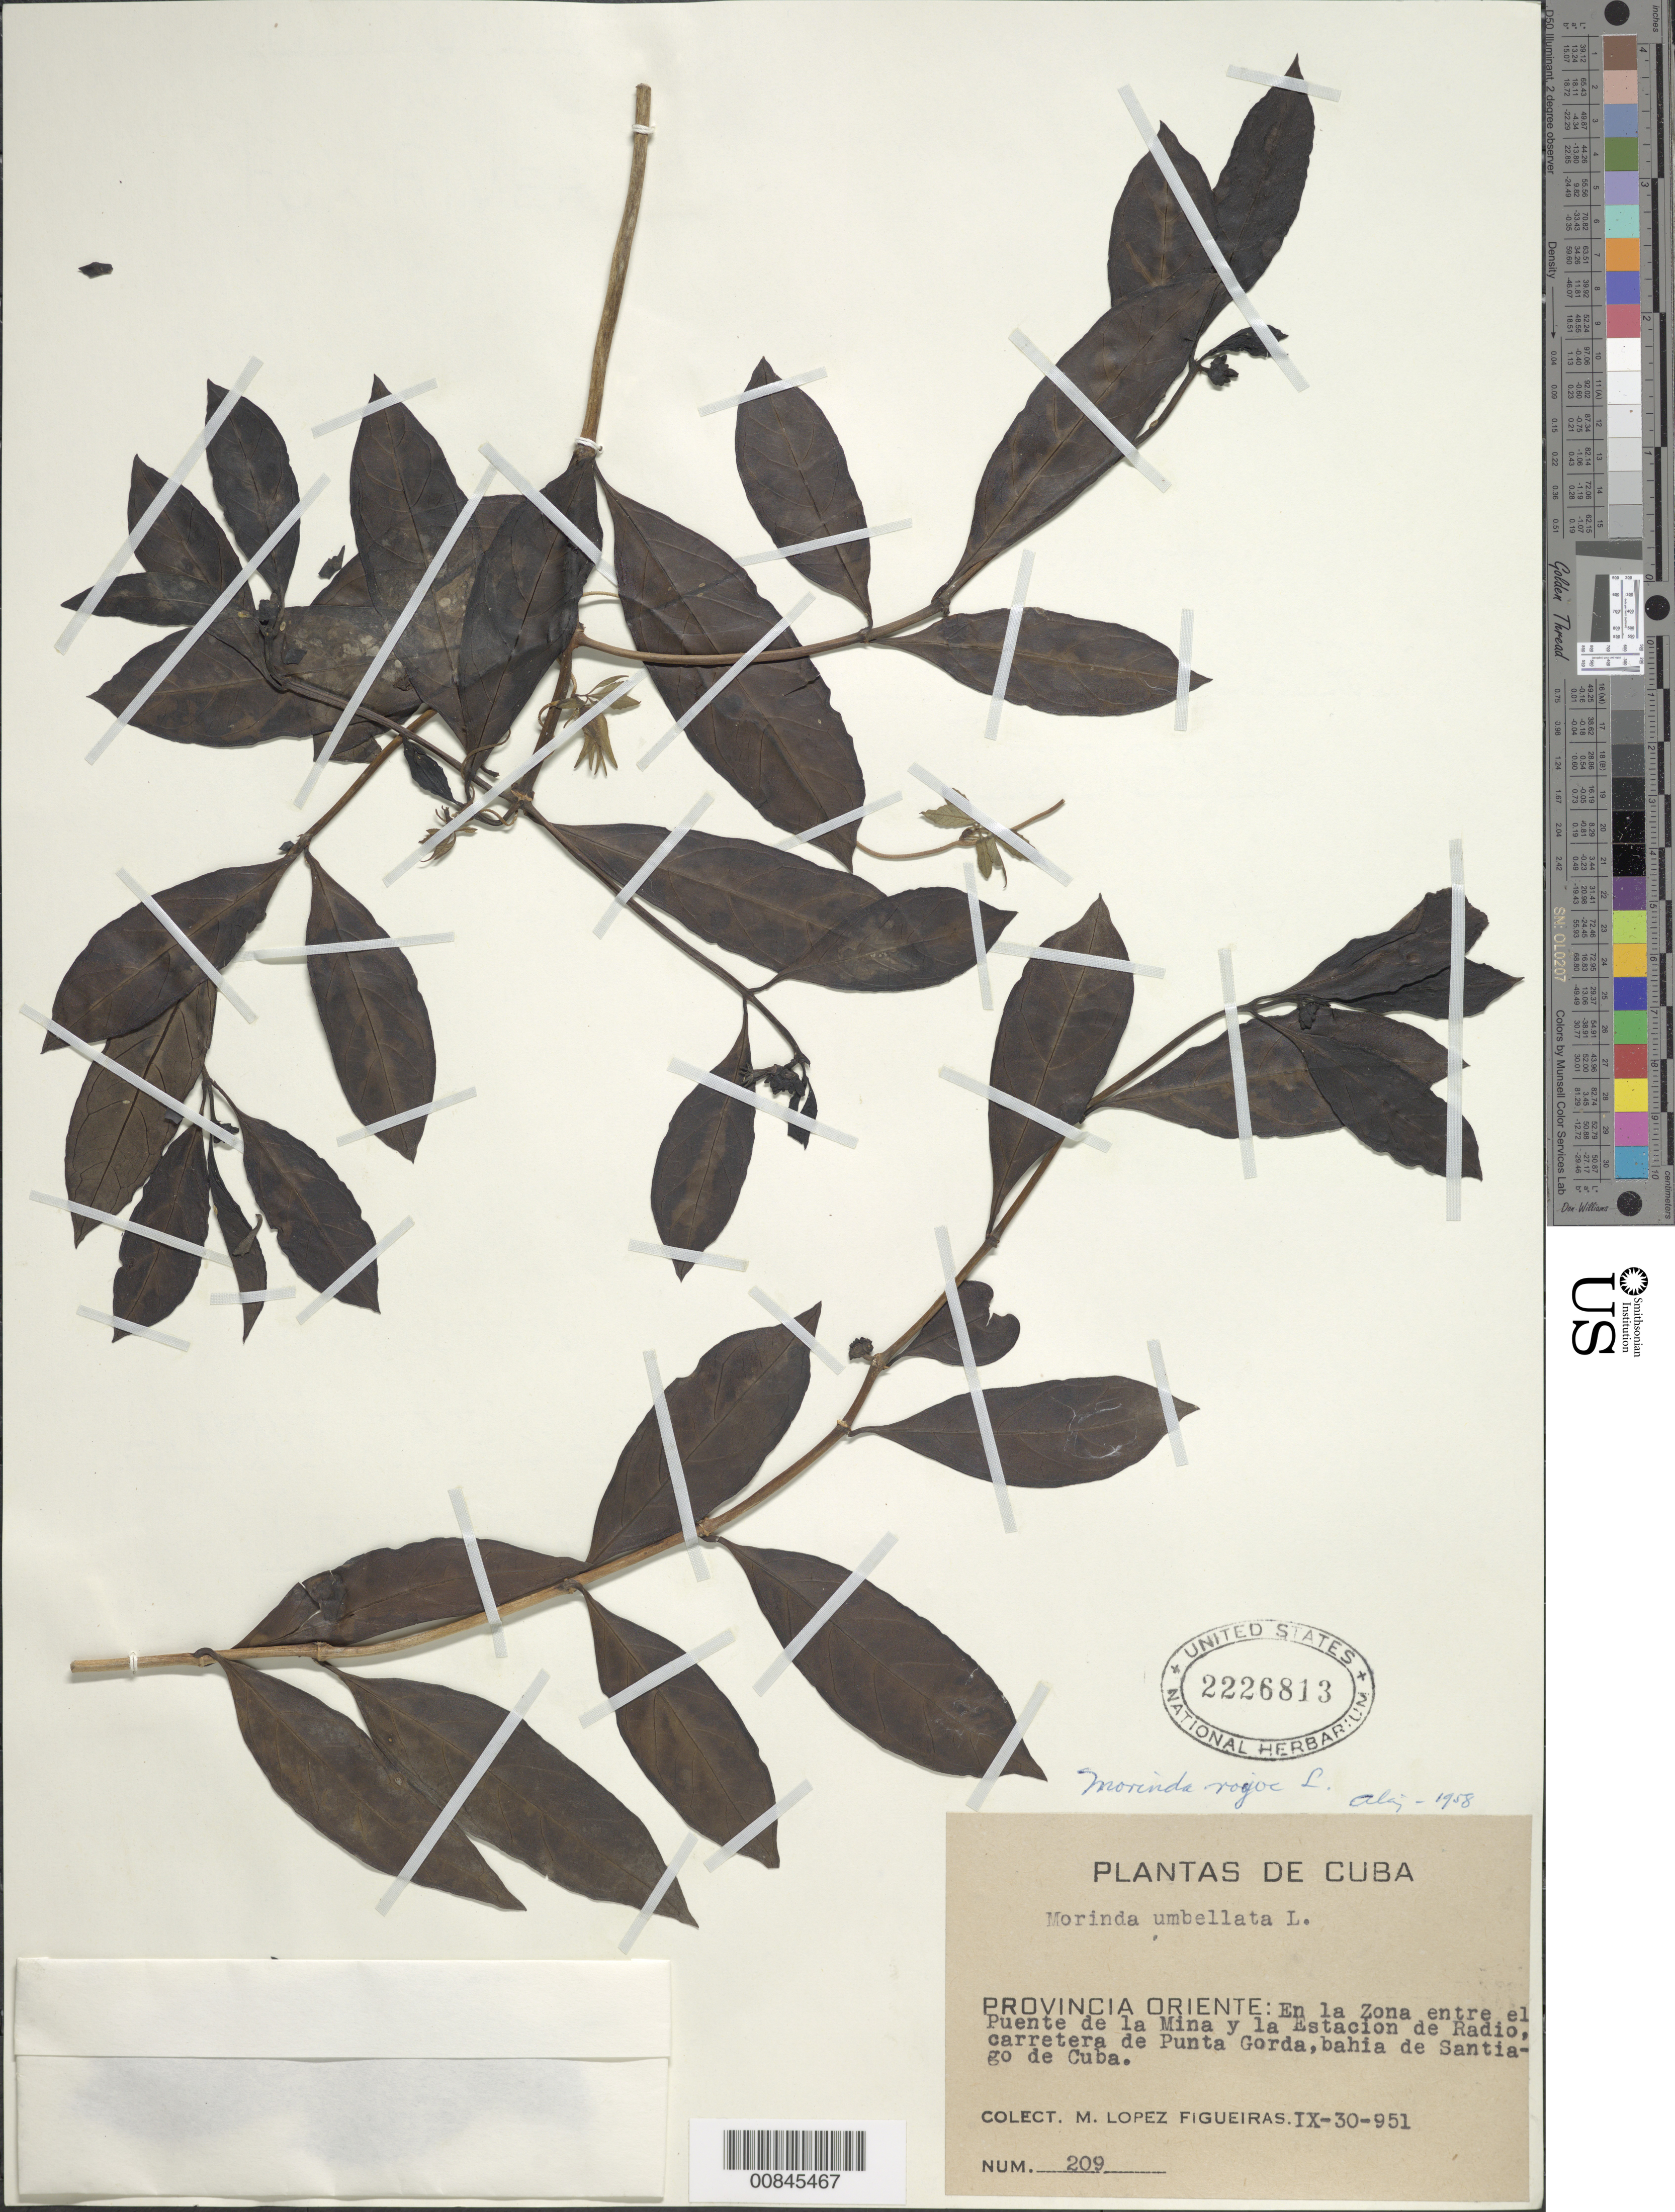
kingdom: Plantae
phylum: Tracheophyta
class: Magnoliopsida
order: Gentianales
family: Rubiaceae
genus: Morinda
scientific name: Morinda royoc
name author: L.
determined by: Liogier, Alain H.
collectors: M. López Figueiras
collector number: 209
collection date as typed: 30 Sep 1951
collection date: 1951-09-30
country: Cuba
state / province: Oriente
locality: En la Zona entre el Puente de la Mina y la Estacion de Roadio, carretera de Punta Gorda, bahia de Santiago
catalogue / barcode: US 2226813